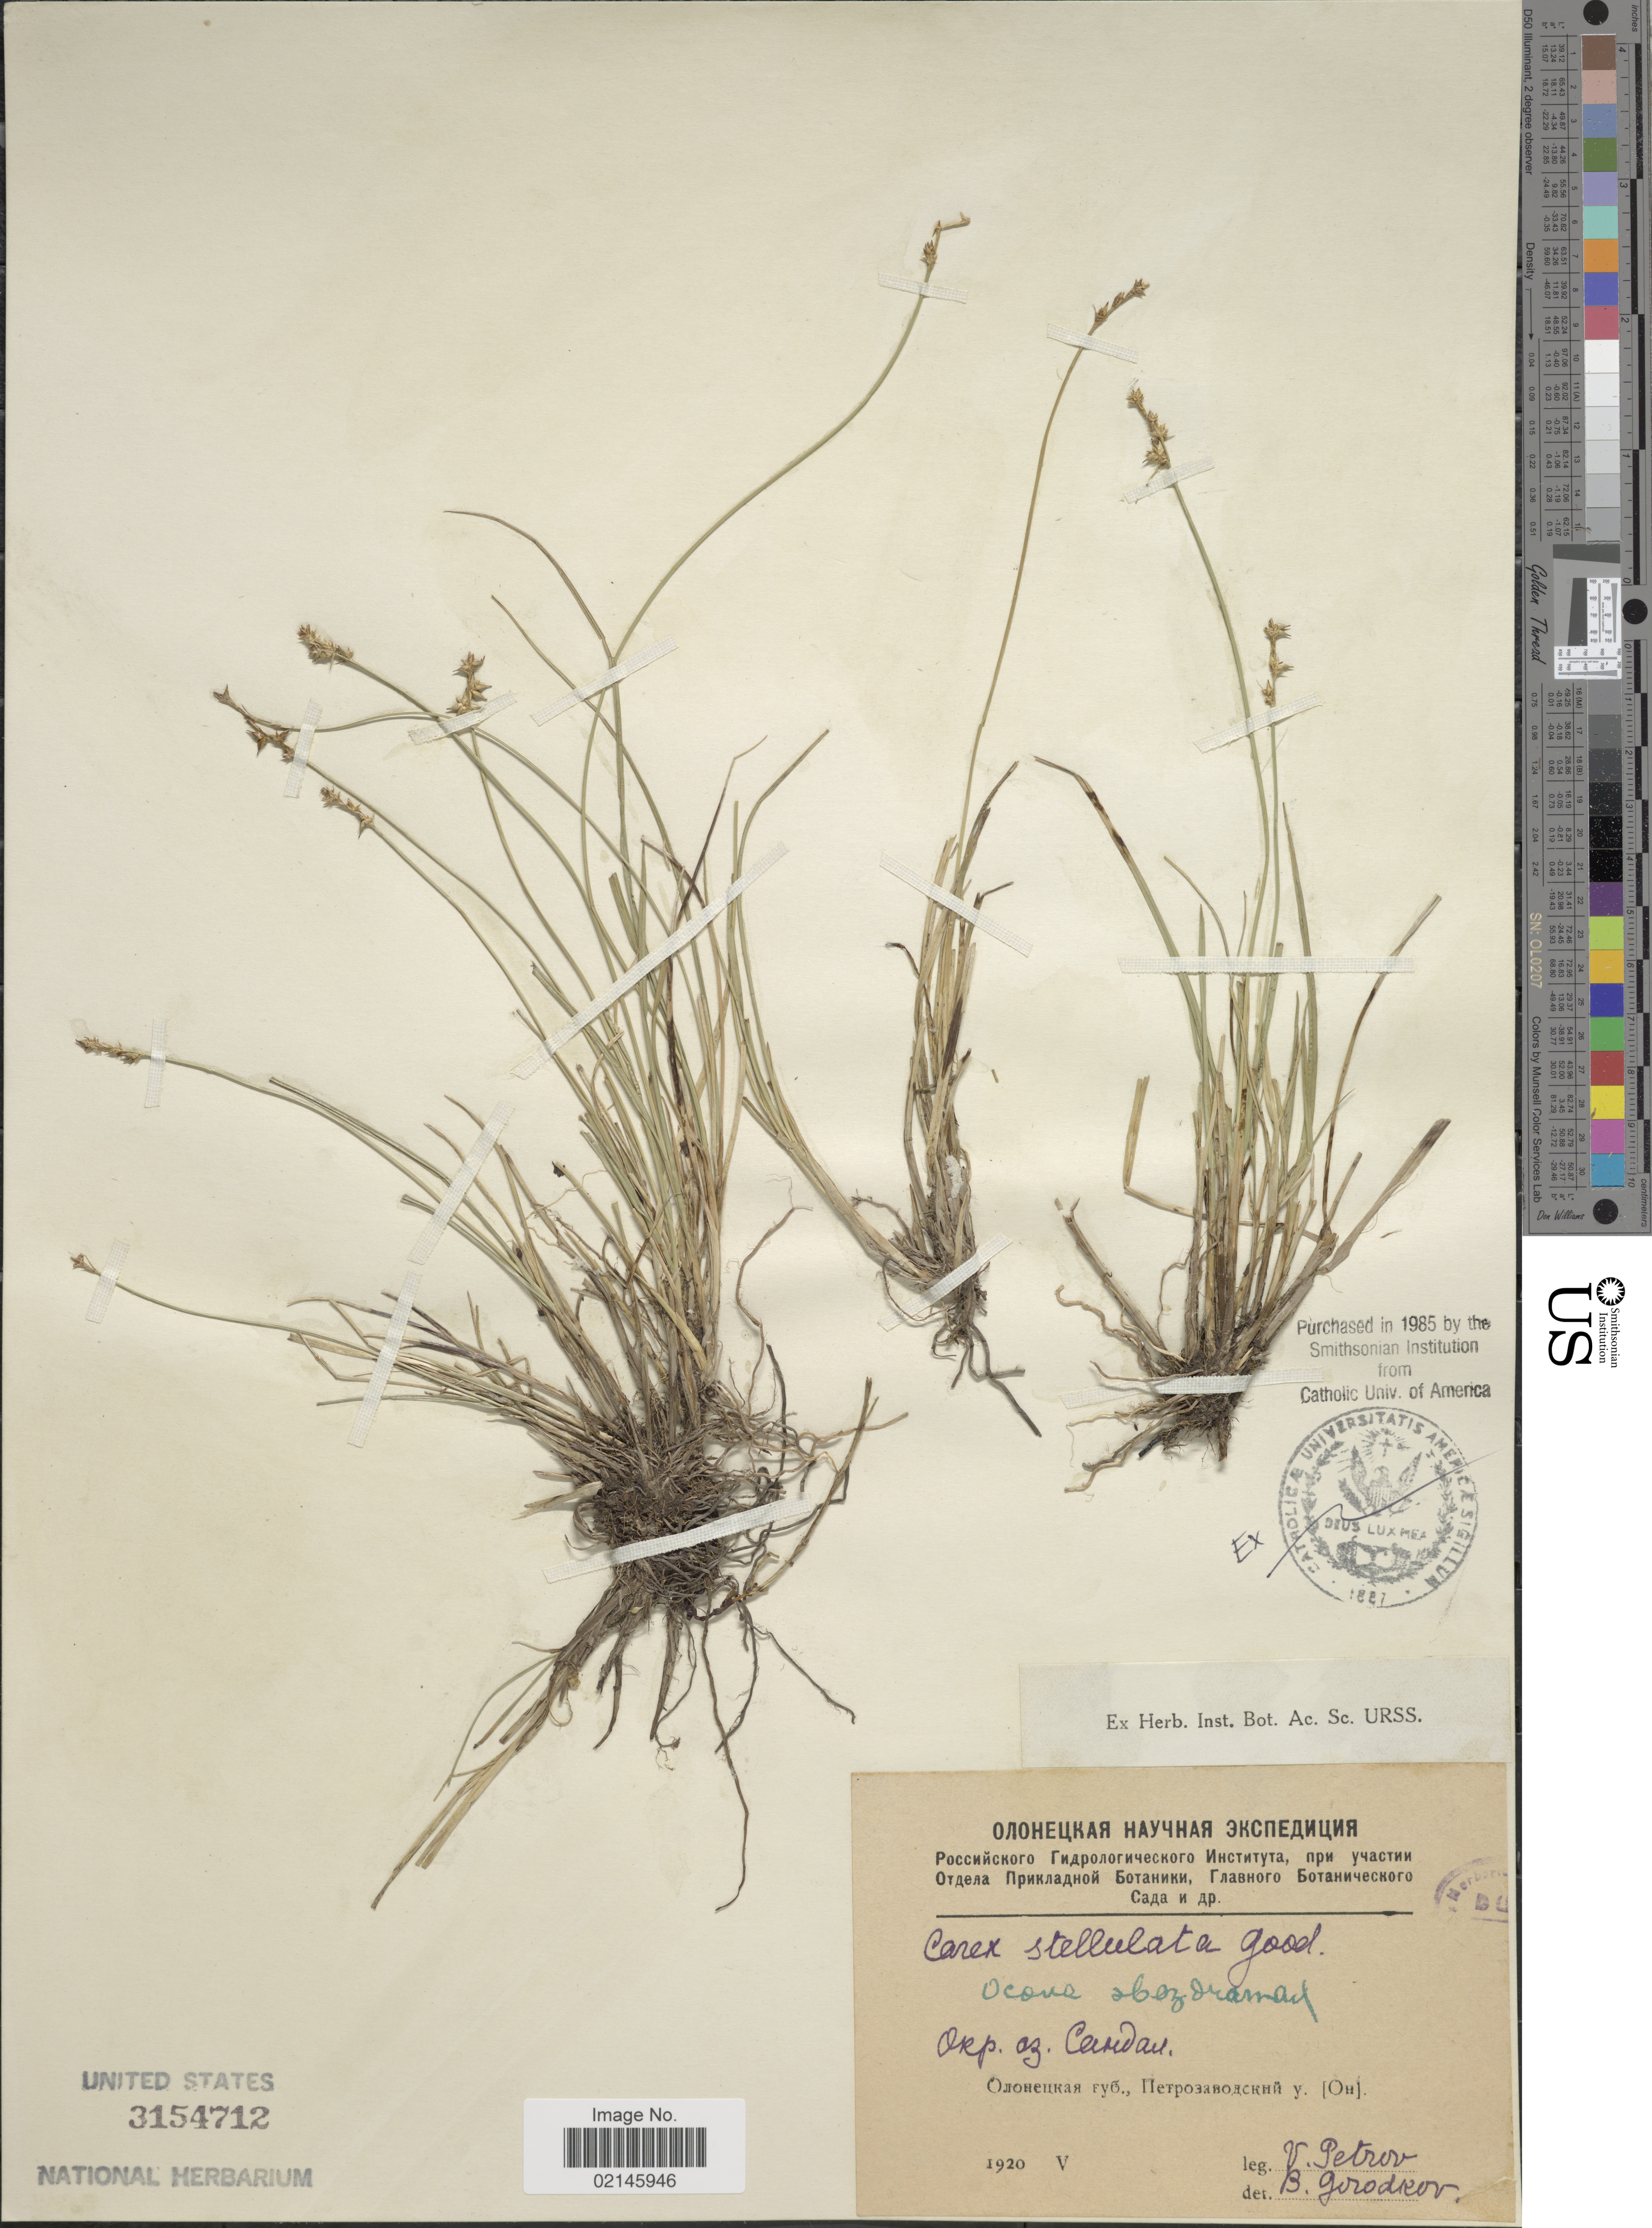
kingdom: Plantae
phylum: Tracheophyta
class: Liliopsida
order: Poales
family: Cyperaceae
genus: Carex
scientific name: Carex echinata subsp. echinata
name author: Murray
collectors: V. Petrov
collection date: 1920-05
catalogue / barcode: US 3154712